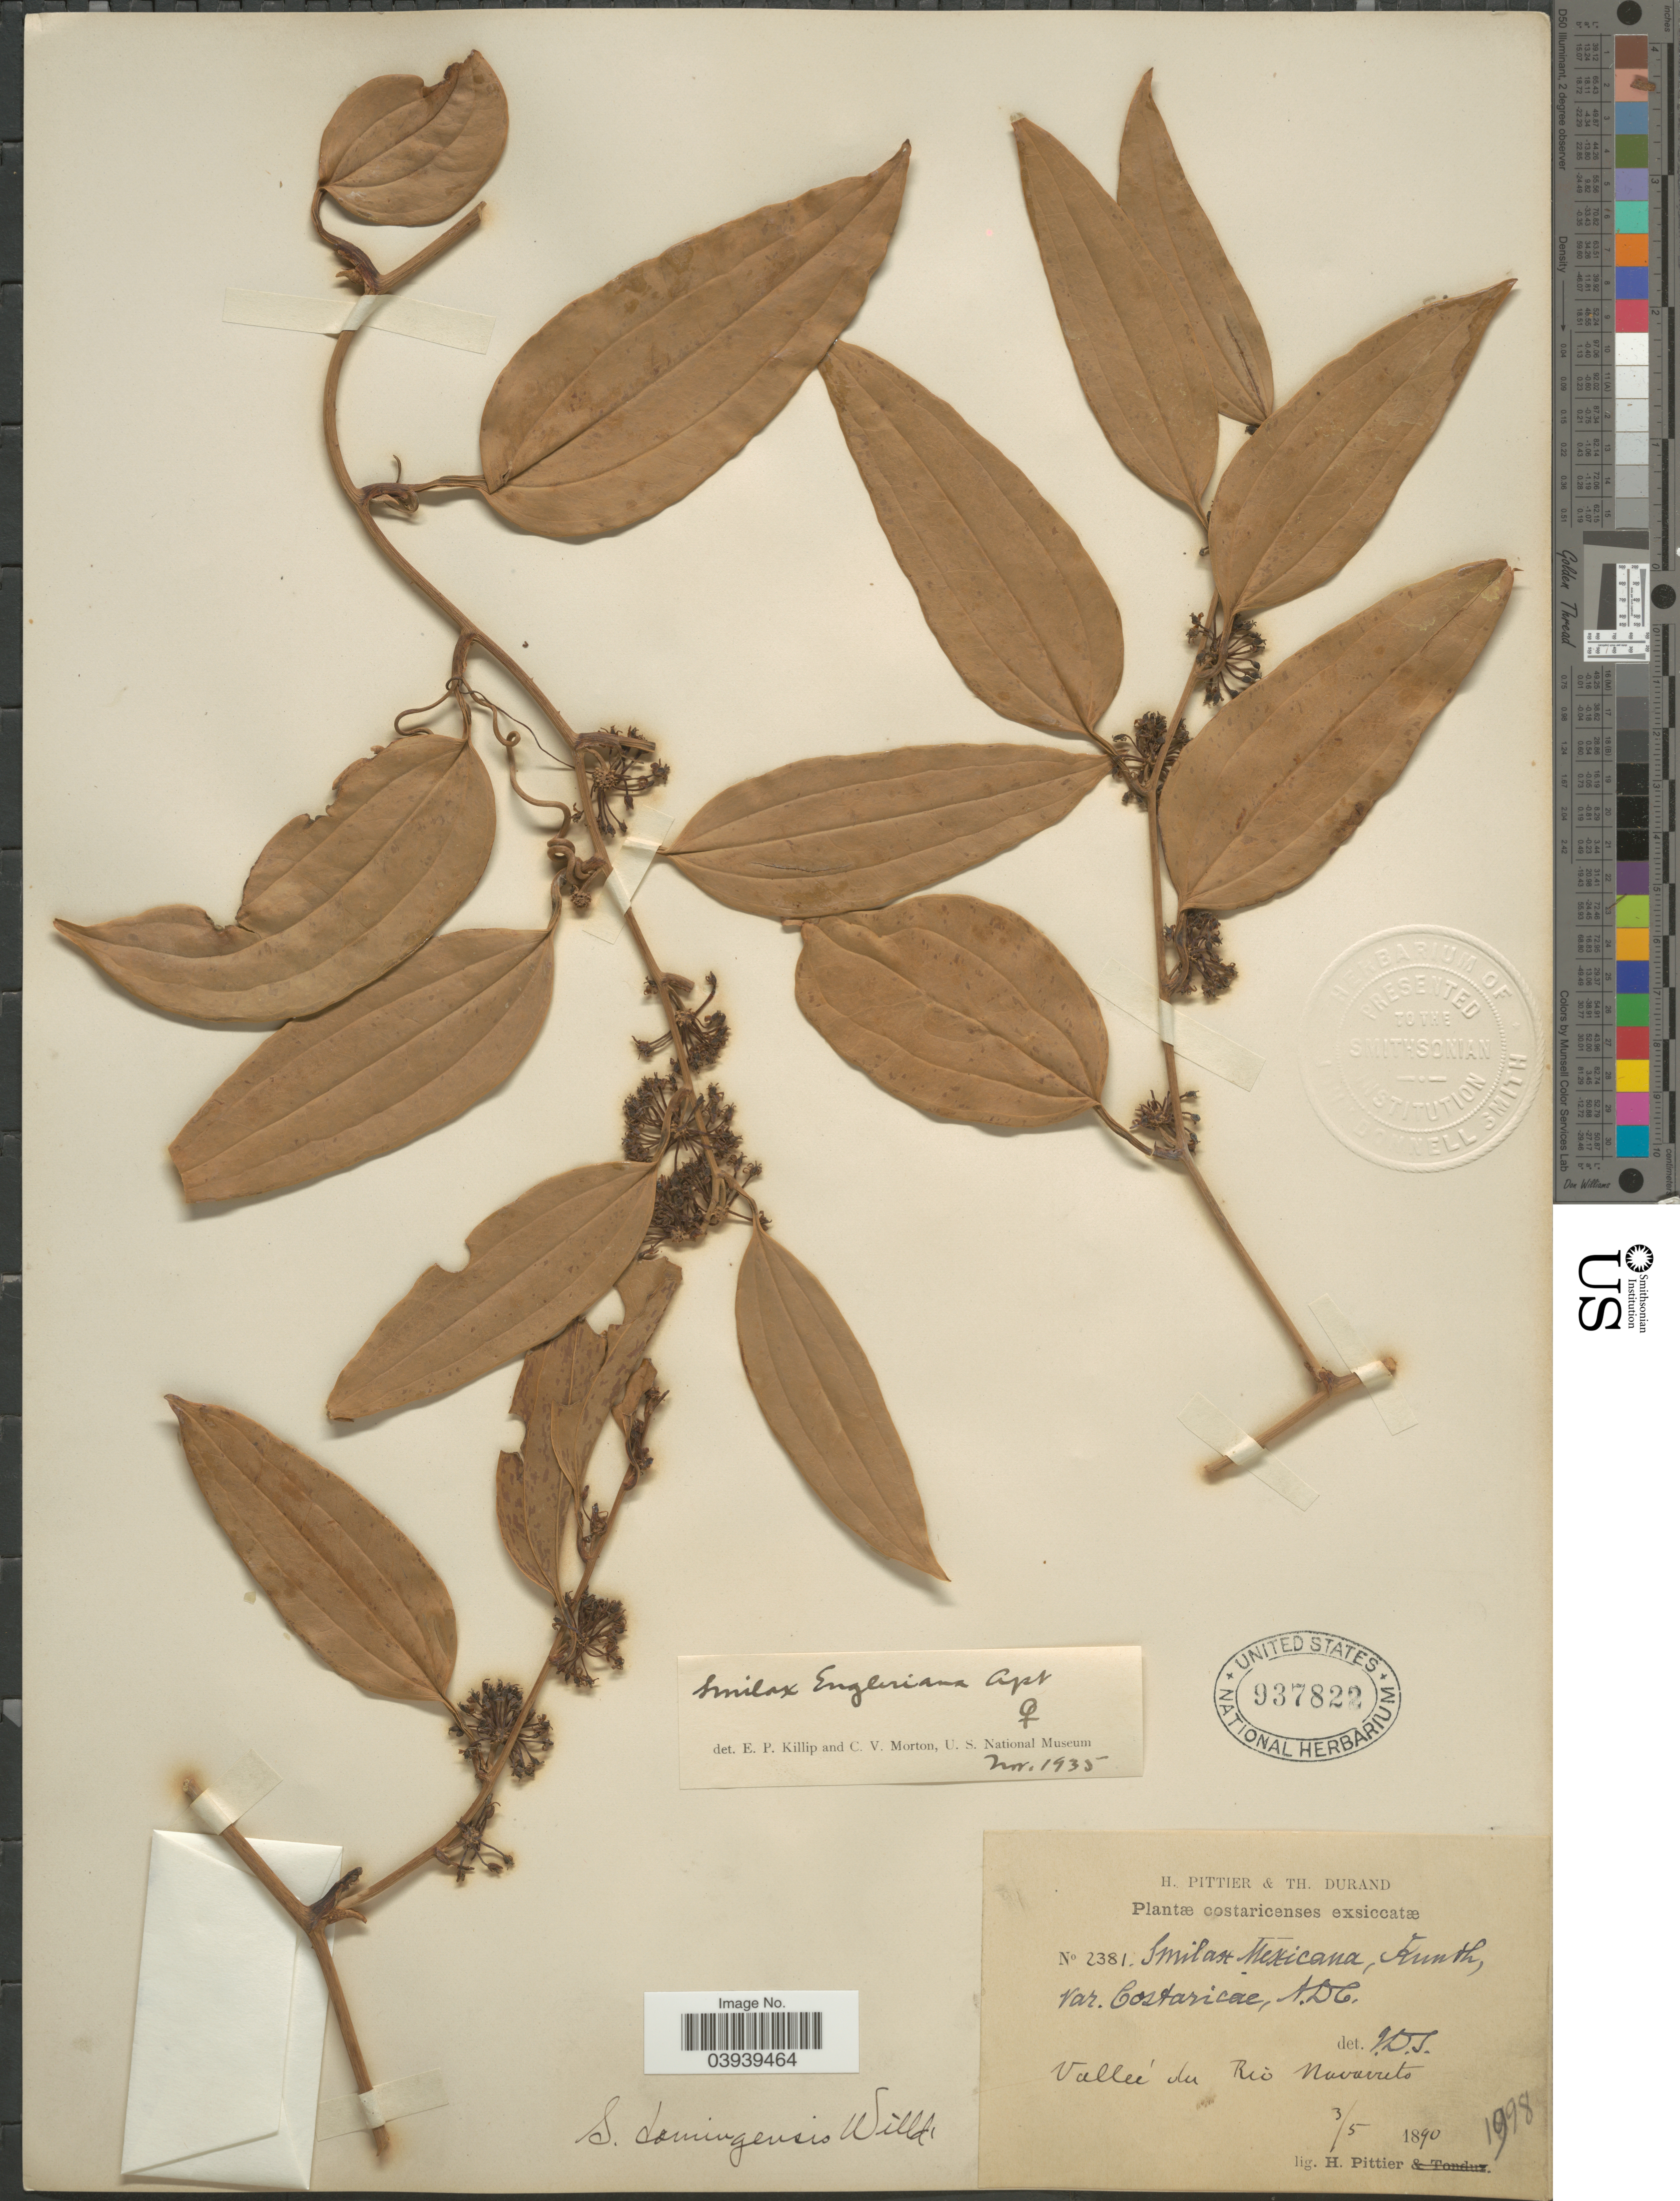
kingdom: Plantae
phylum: Tracheophyta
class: Liliopsida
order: Liliales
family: Smilacaceae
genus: Smilax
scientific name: Smilax engleriana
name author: F.W. Apt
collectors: H. F. Pittier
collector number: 2381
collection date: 1890-05-03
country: Costa Rica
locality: Costaricenses. Valleé du Rio Navarreto.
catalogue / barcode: US 937822